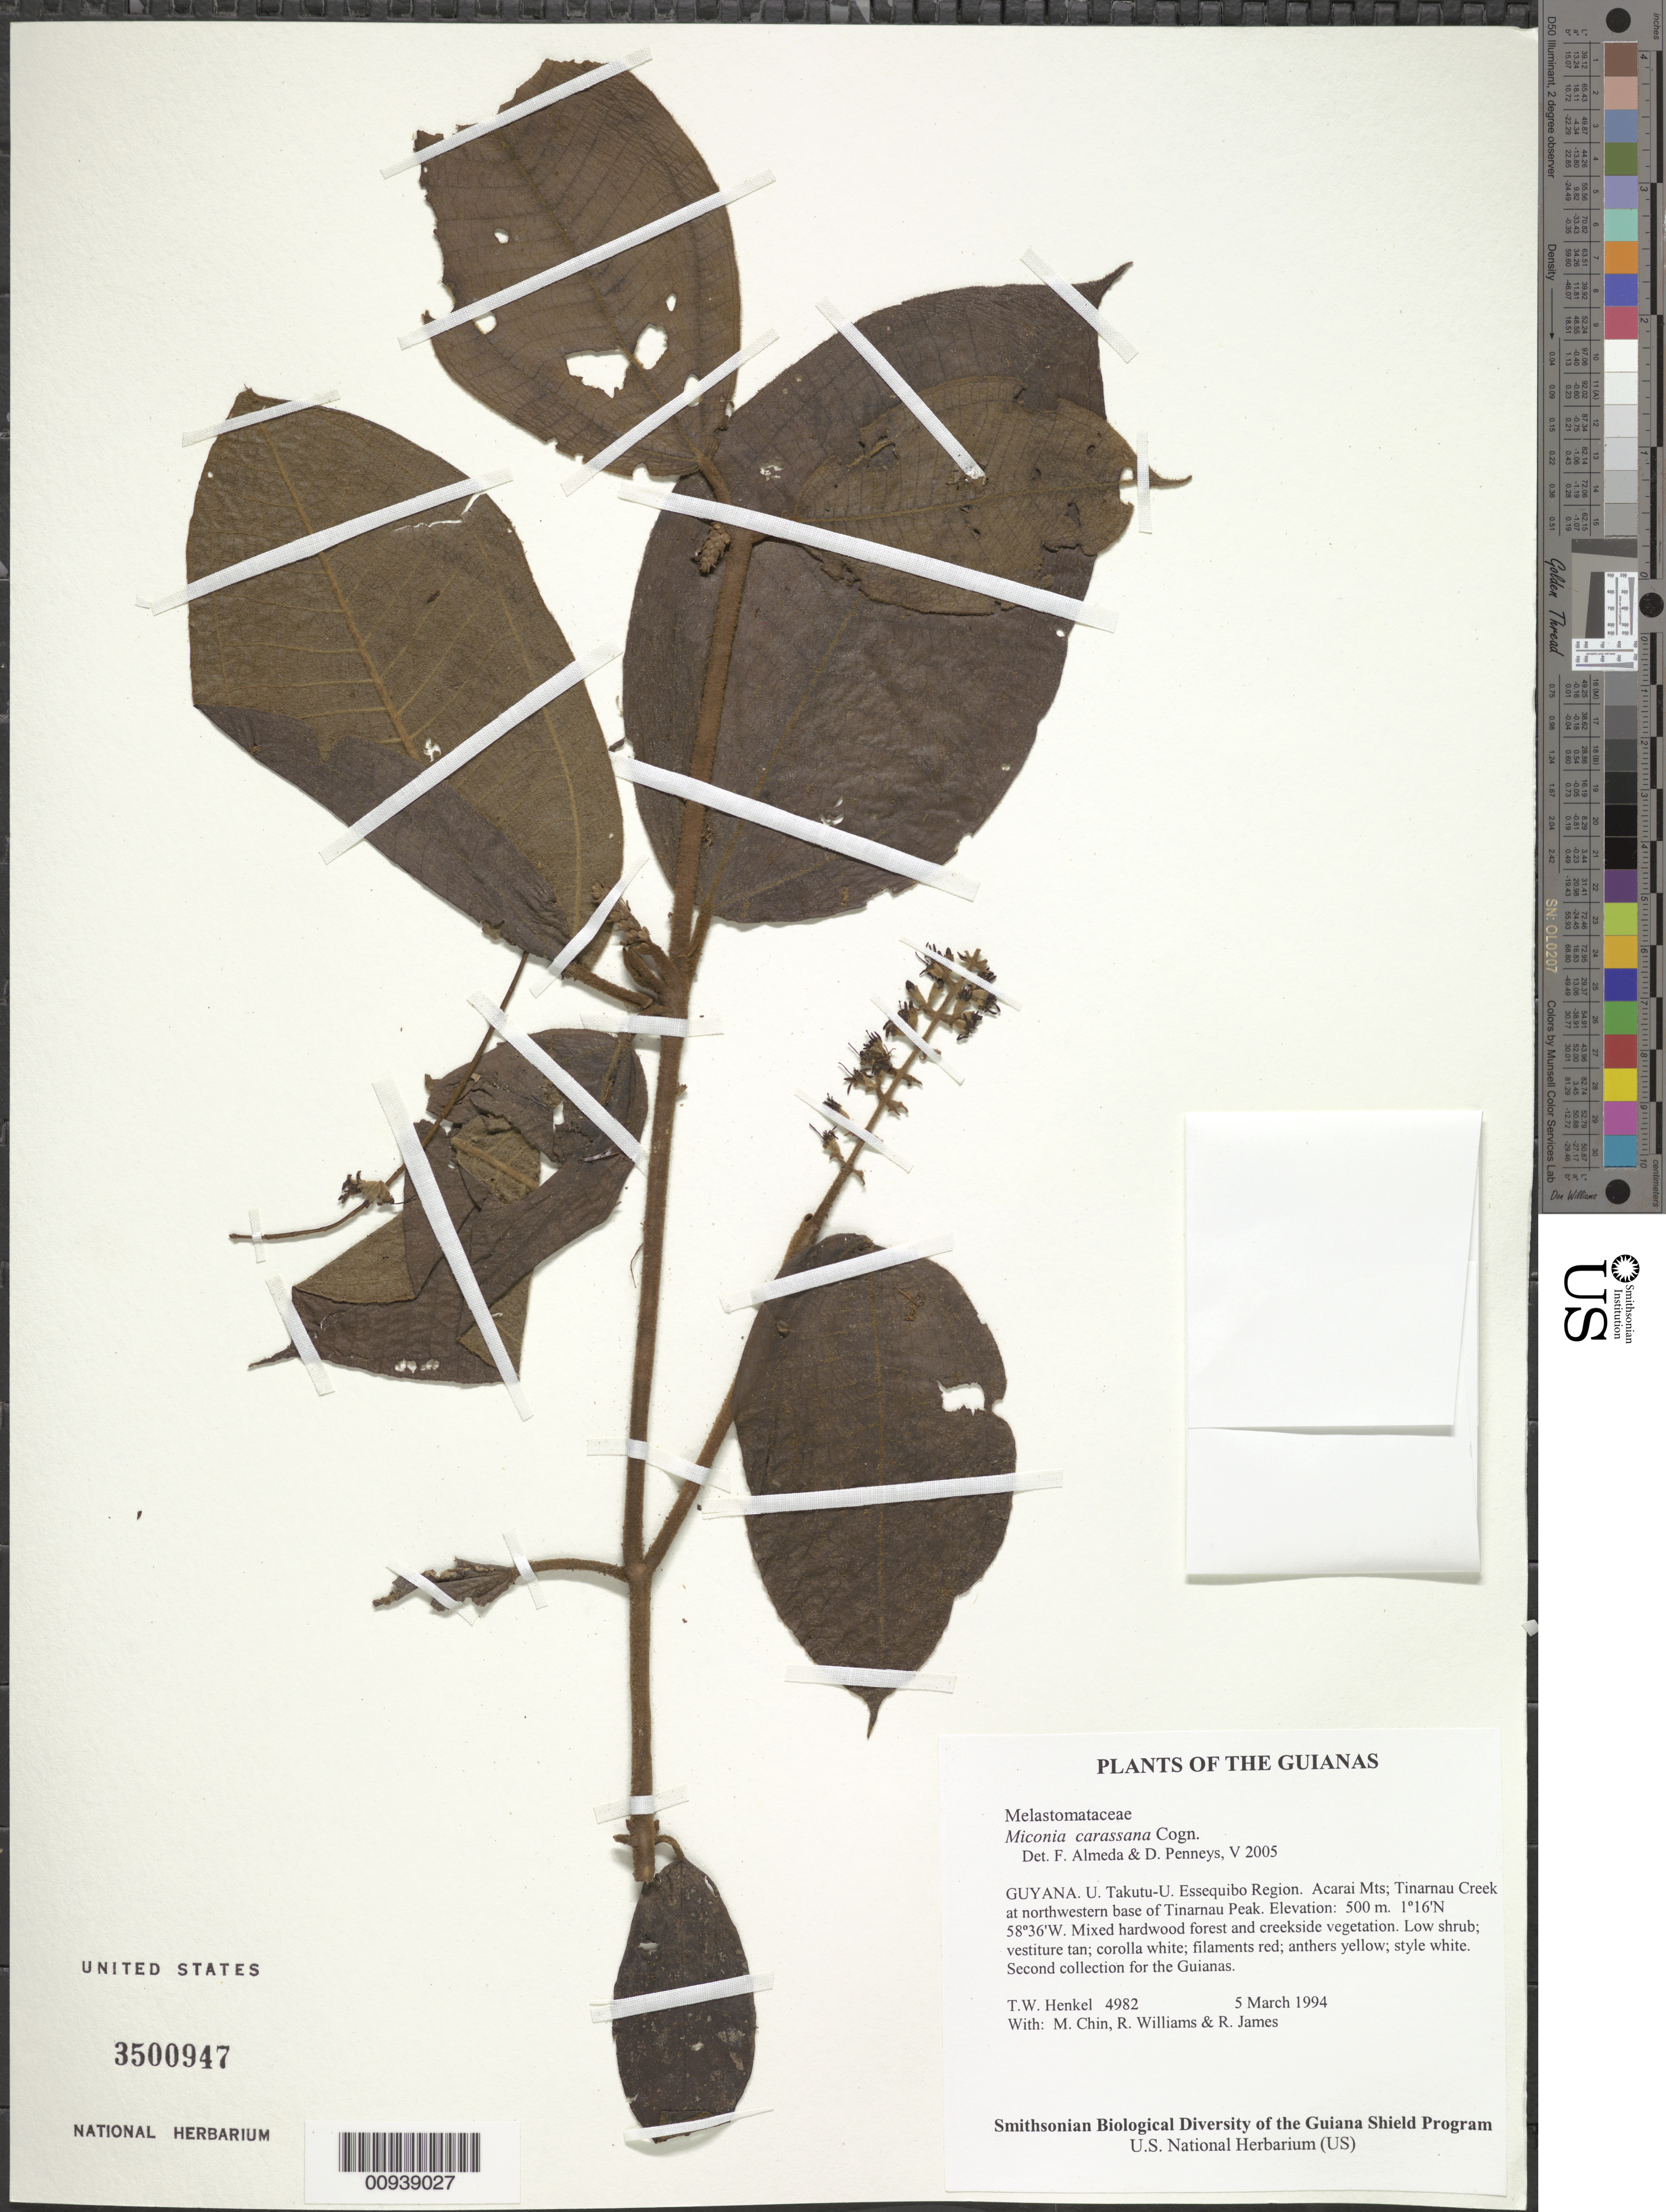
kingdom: Plantae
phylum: Tracheophyta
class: Magnoliopsida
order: Myrtales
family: Melastomataceae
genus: Miconia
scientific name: Miconia carassana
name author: Cogn.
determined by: Almeda, F.; Penneys, D. S.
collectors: T. Henkel, M. Chin, R. Williams & R. James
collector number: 4982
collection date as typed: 5 March 1994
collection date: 1994-03-05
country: Guyana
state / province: U. Takutu-U. Essequibo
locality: Acarai Mts; Tinarnau Creek at northwestern base of Tinarnau Peak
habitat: Mixed hardwood forest and creekside vegetation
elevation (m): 500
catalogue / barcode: US 3500947